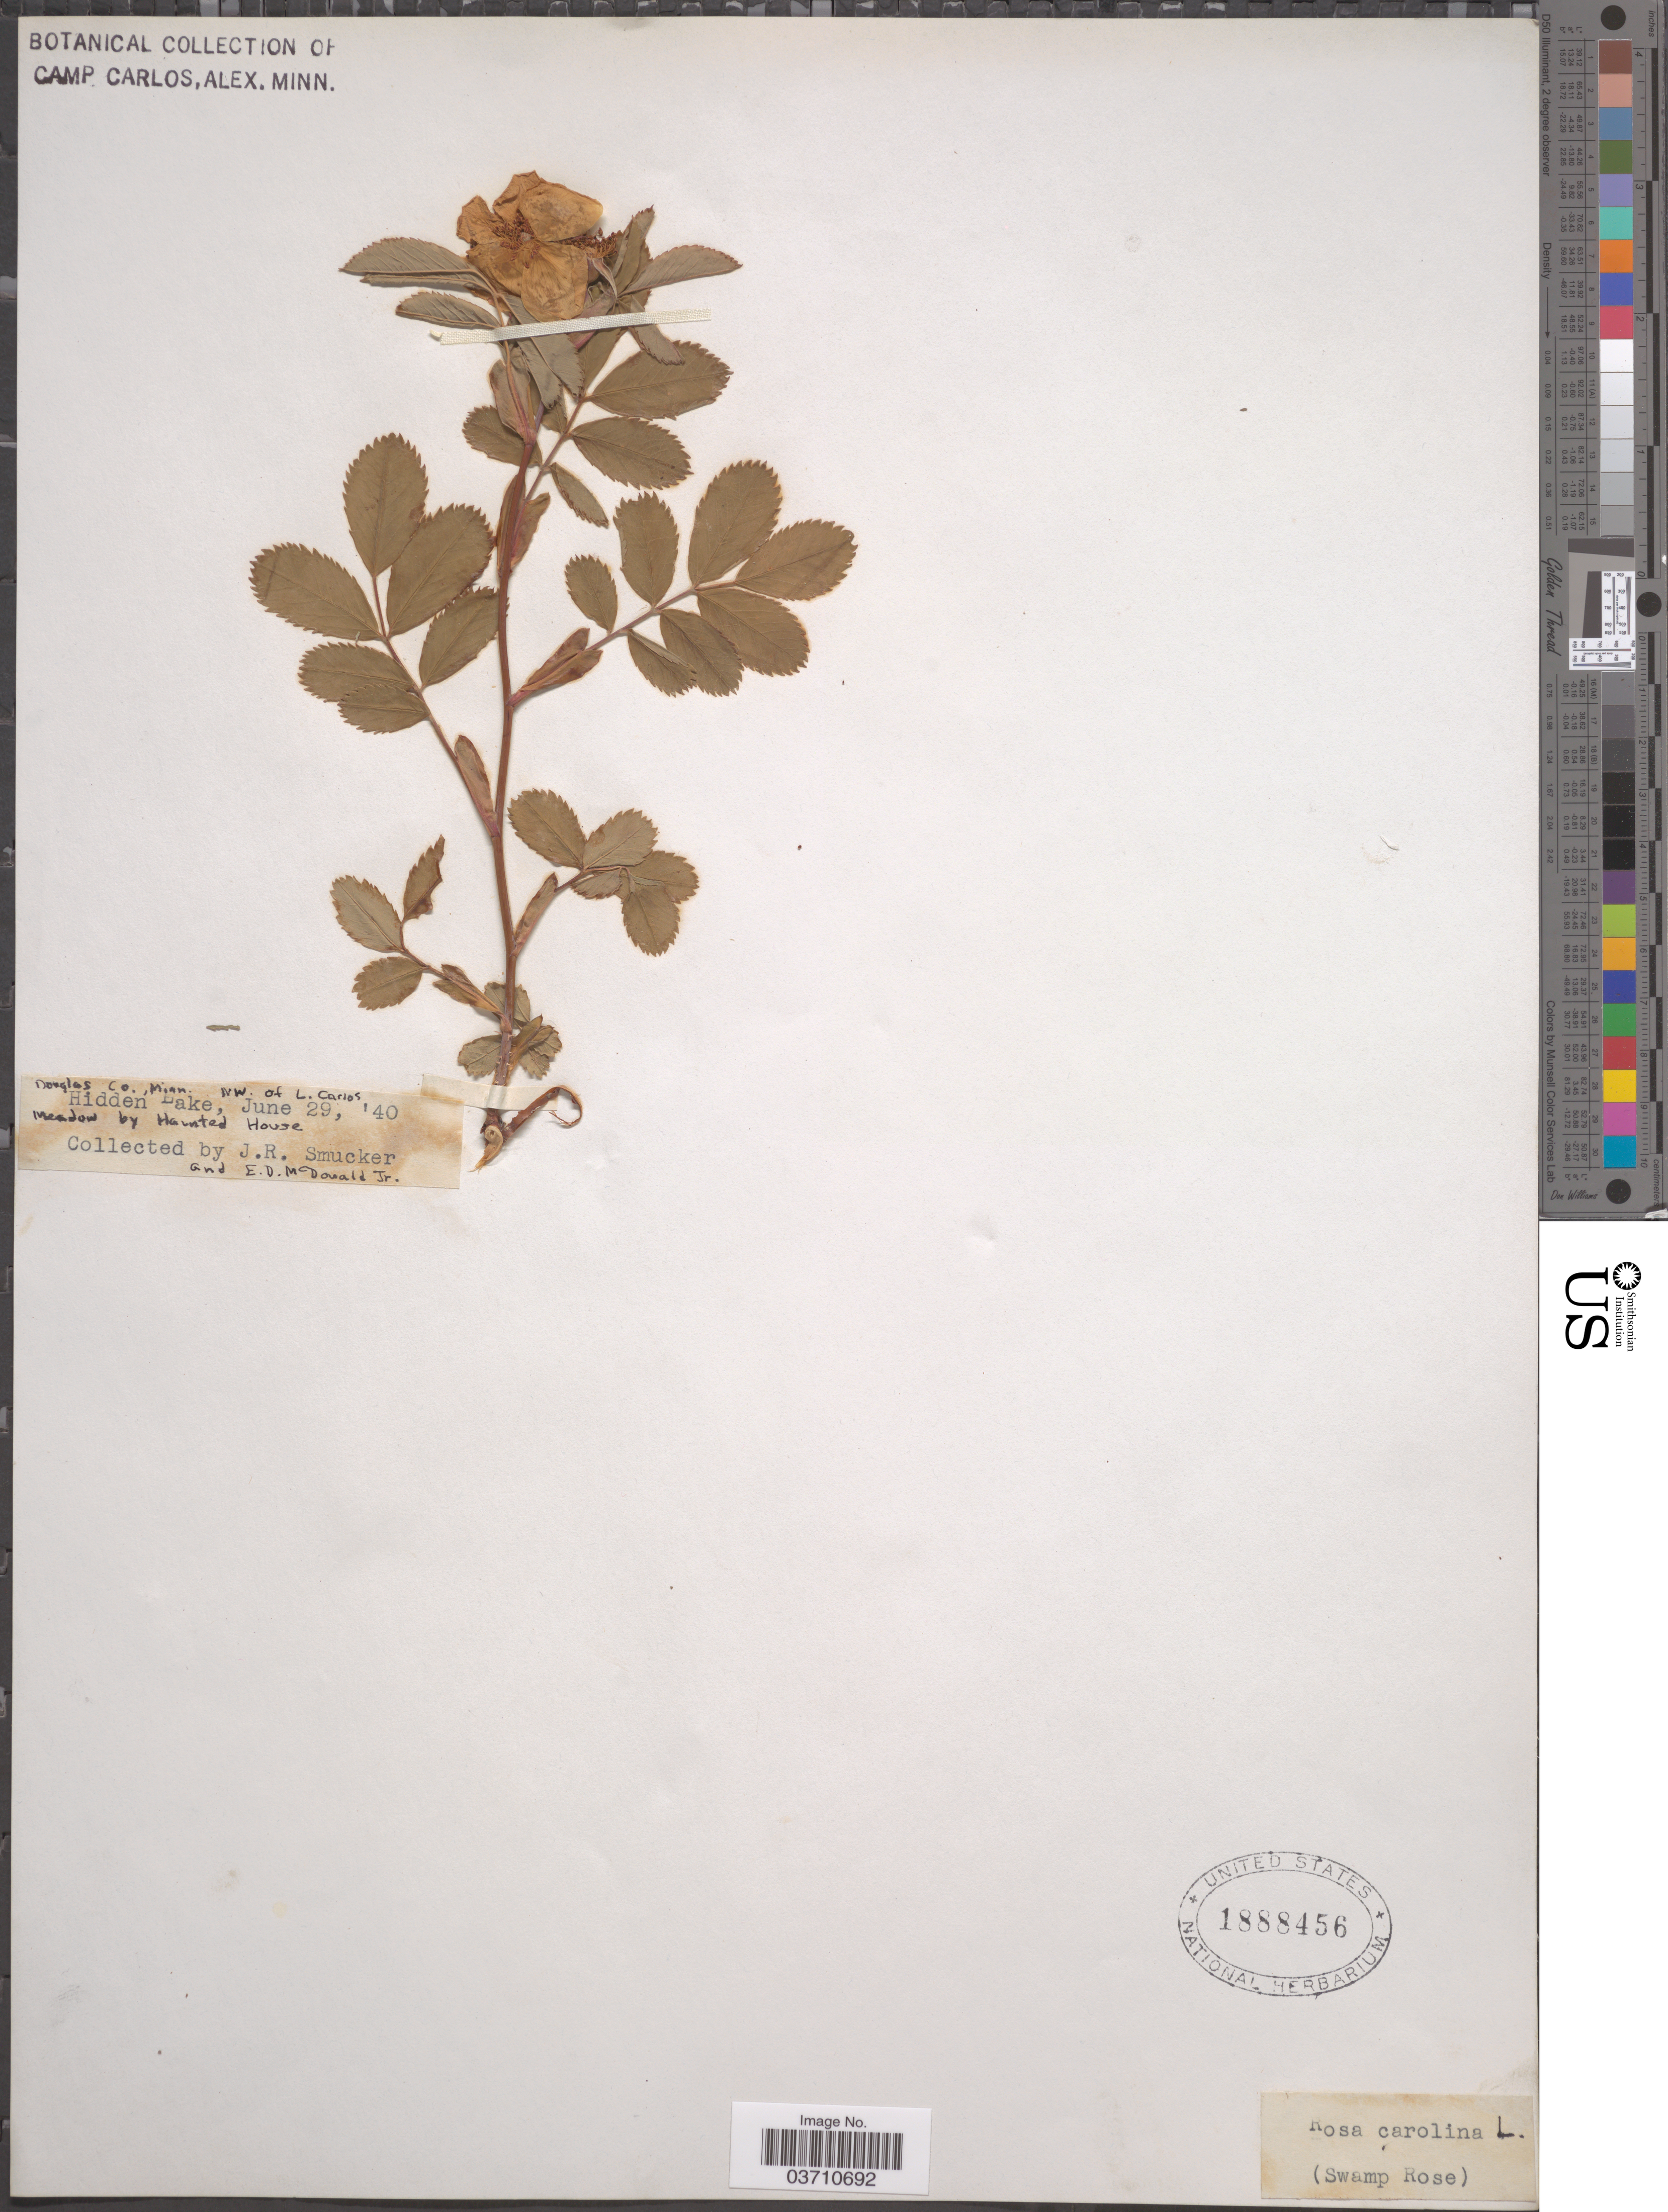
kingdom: Plantae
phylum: Tracheophyta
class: Magnoliopsida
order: Rosales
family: Rosaceae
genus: Rosa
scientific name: Rosa carolina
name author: L.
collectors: J. Smucker & E. D. McDonald Jr.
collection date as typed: Transcribed d/m/y: 29/6/40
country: United States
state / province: Minnesota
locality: Douglas Co. NW. of L. Carlos. Hidden Lake. Meadow by Haunted House.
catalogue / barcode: US 1888456